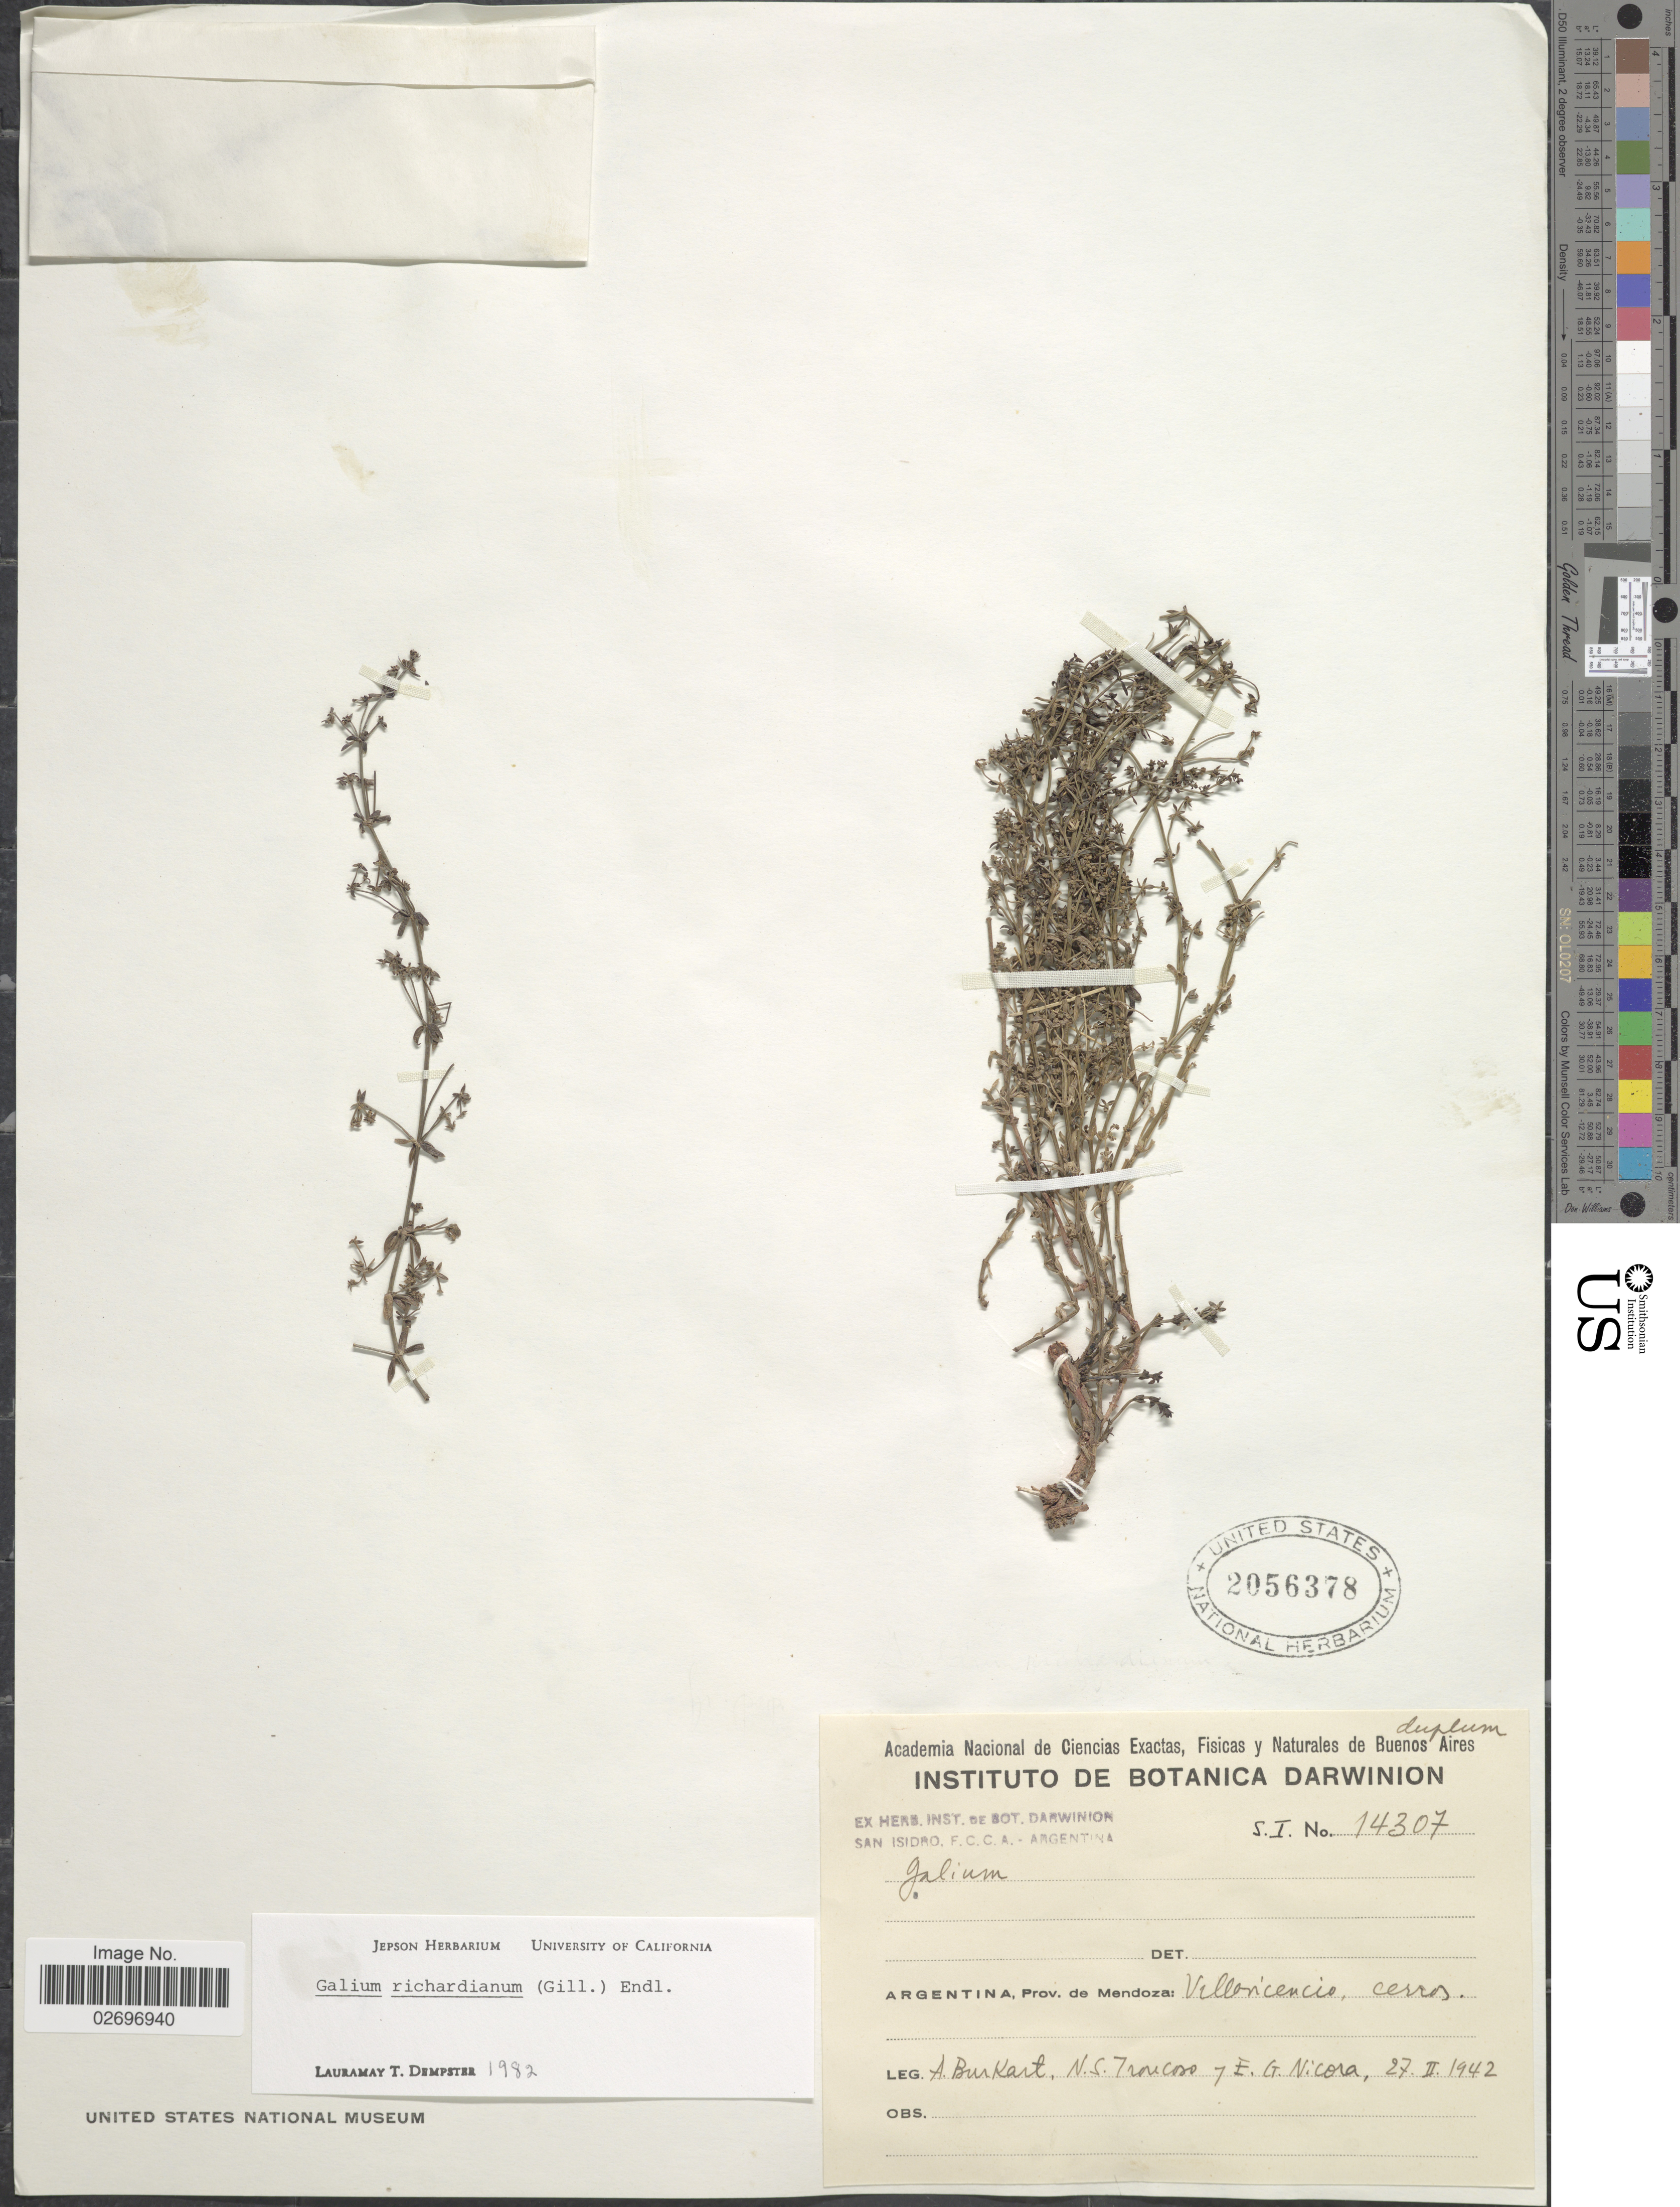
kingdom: Plantae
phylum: Tracheophyta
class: Magnoliopsida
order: Gentianales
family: Rubiaceae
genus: Galium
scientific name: Galium richardianum subsp. richardianum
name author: (Gillies ex Hook. & Arn.) Endl. ex Walp.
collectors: A. E. Burkart, N. Troncoso & E. G. Nicora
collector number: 14307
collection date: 1942-02-27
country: Argentina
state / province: Mendoza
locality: Villoricencio, cerros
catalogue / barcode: US 2056378